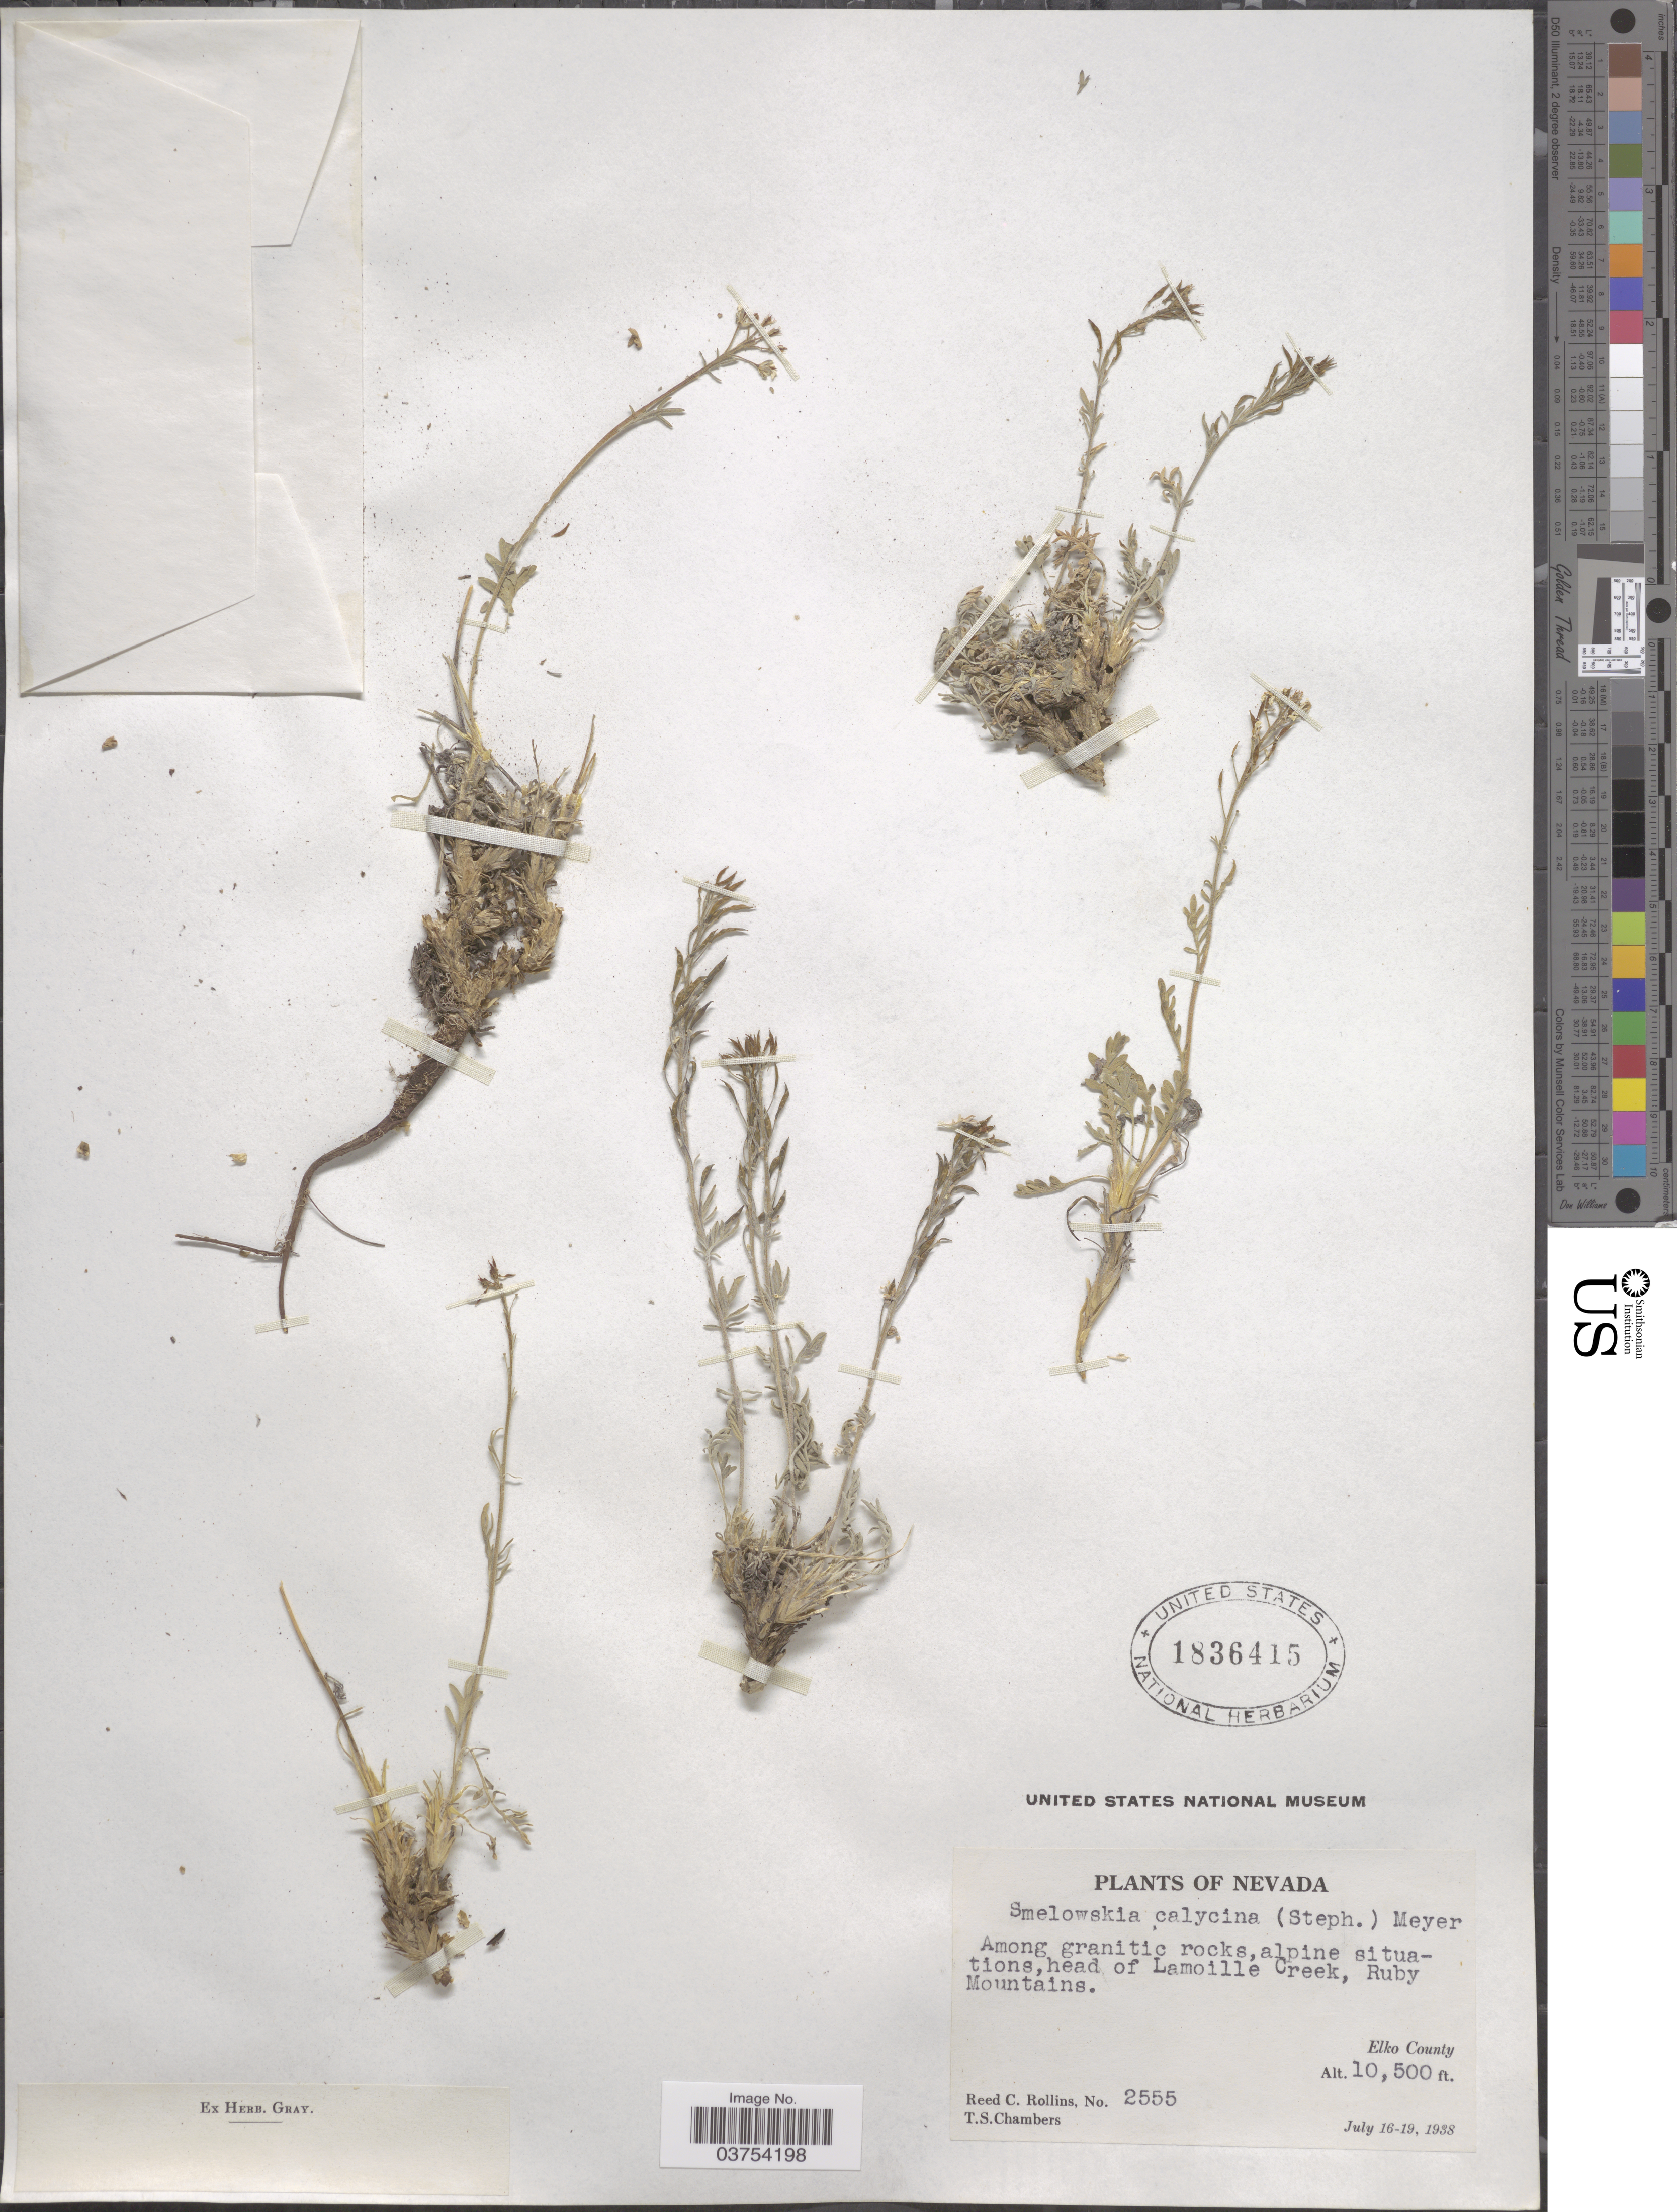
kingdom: Plantae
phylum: Tracheophyta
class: Magnoliopsida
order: Brassicales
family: Brassicaceae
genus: Smelowskia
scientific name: Smelowskia calycina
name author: (Stephan) C.A. Mey.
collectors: R. C. Rollins & T. Chambers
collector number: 2555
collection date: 1938-07-16/1938-07-19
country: United States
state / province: Nevada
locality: Head of Lamoille Creek, Ruby Mountains. Elko County.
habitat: among granitic rocks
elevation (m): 3200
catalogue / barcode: US 1836415